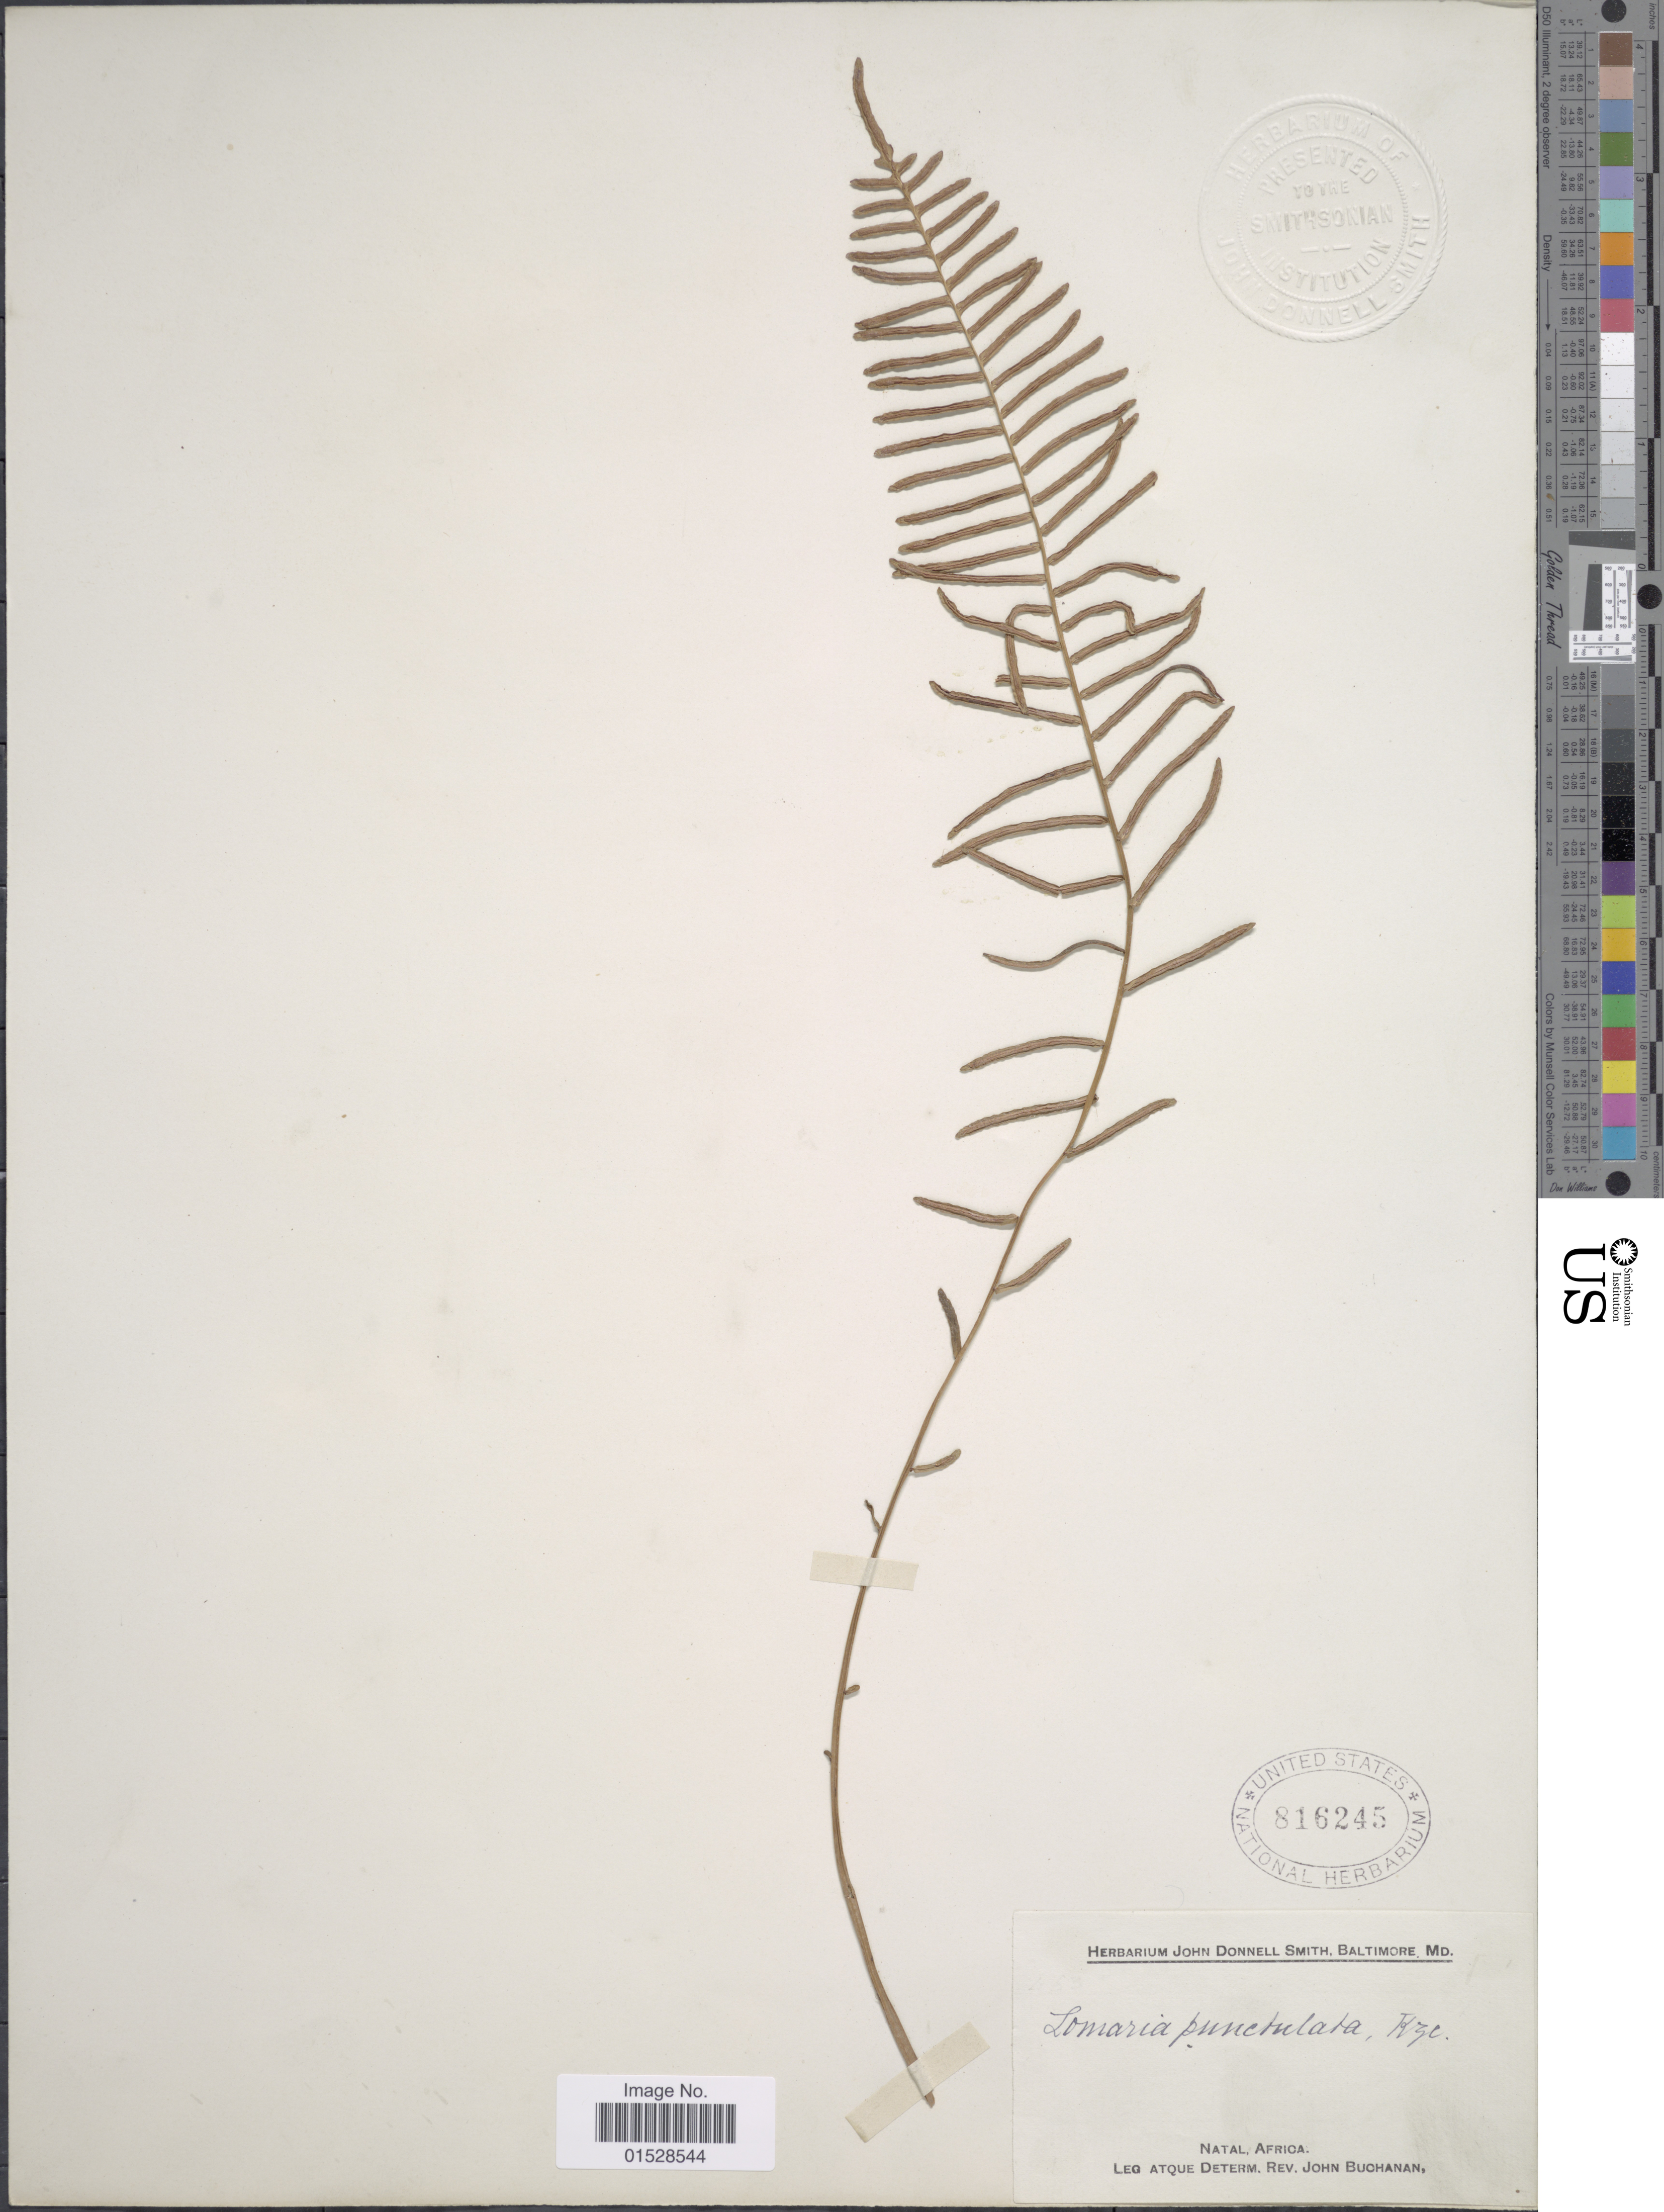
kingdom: Plantae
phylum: Tracheophyta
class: Polypodiopsida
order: Polypodiales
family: Blechnaceae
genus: Blechnum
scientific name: Blechnum punctulatum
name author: Sw.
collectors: J. Buchanan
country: South Africa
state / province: KwaZulu-Natal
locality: Natal.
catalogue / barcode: US 816245